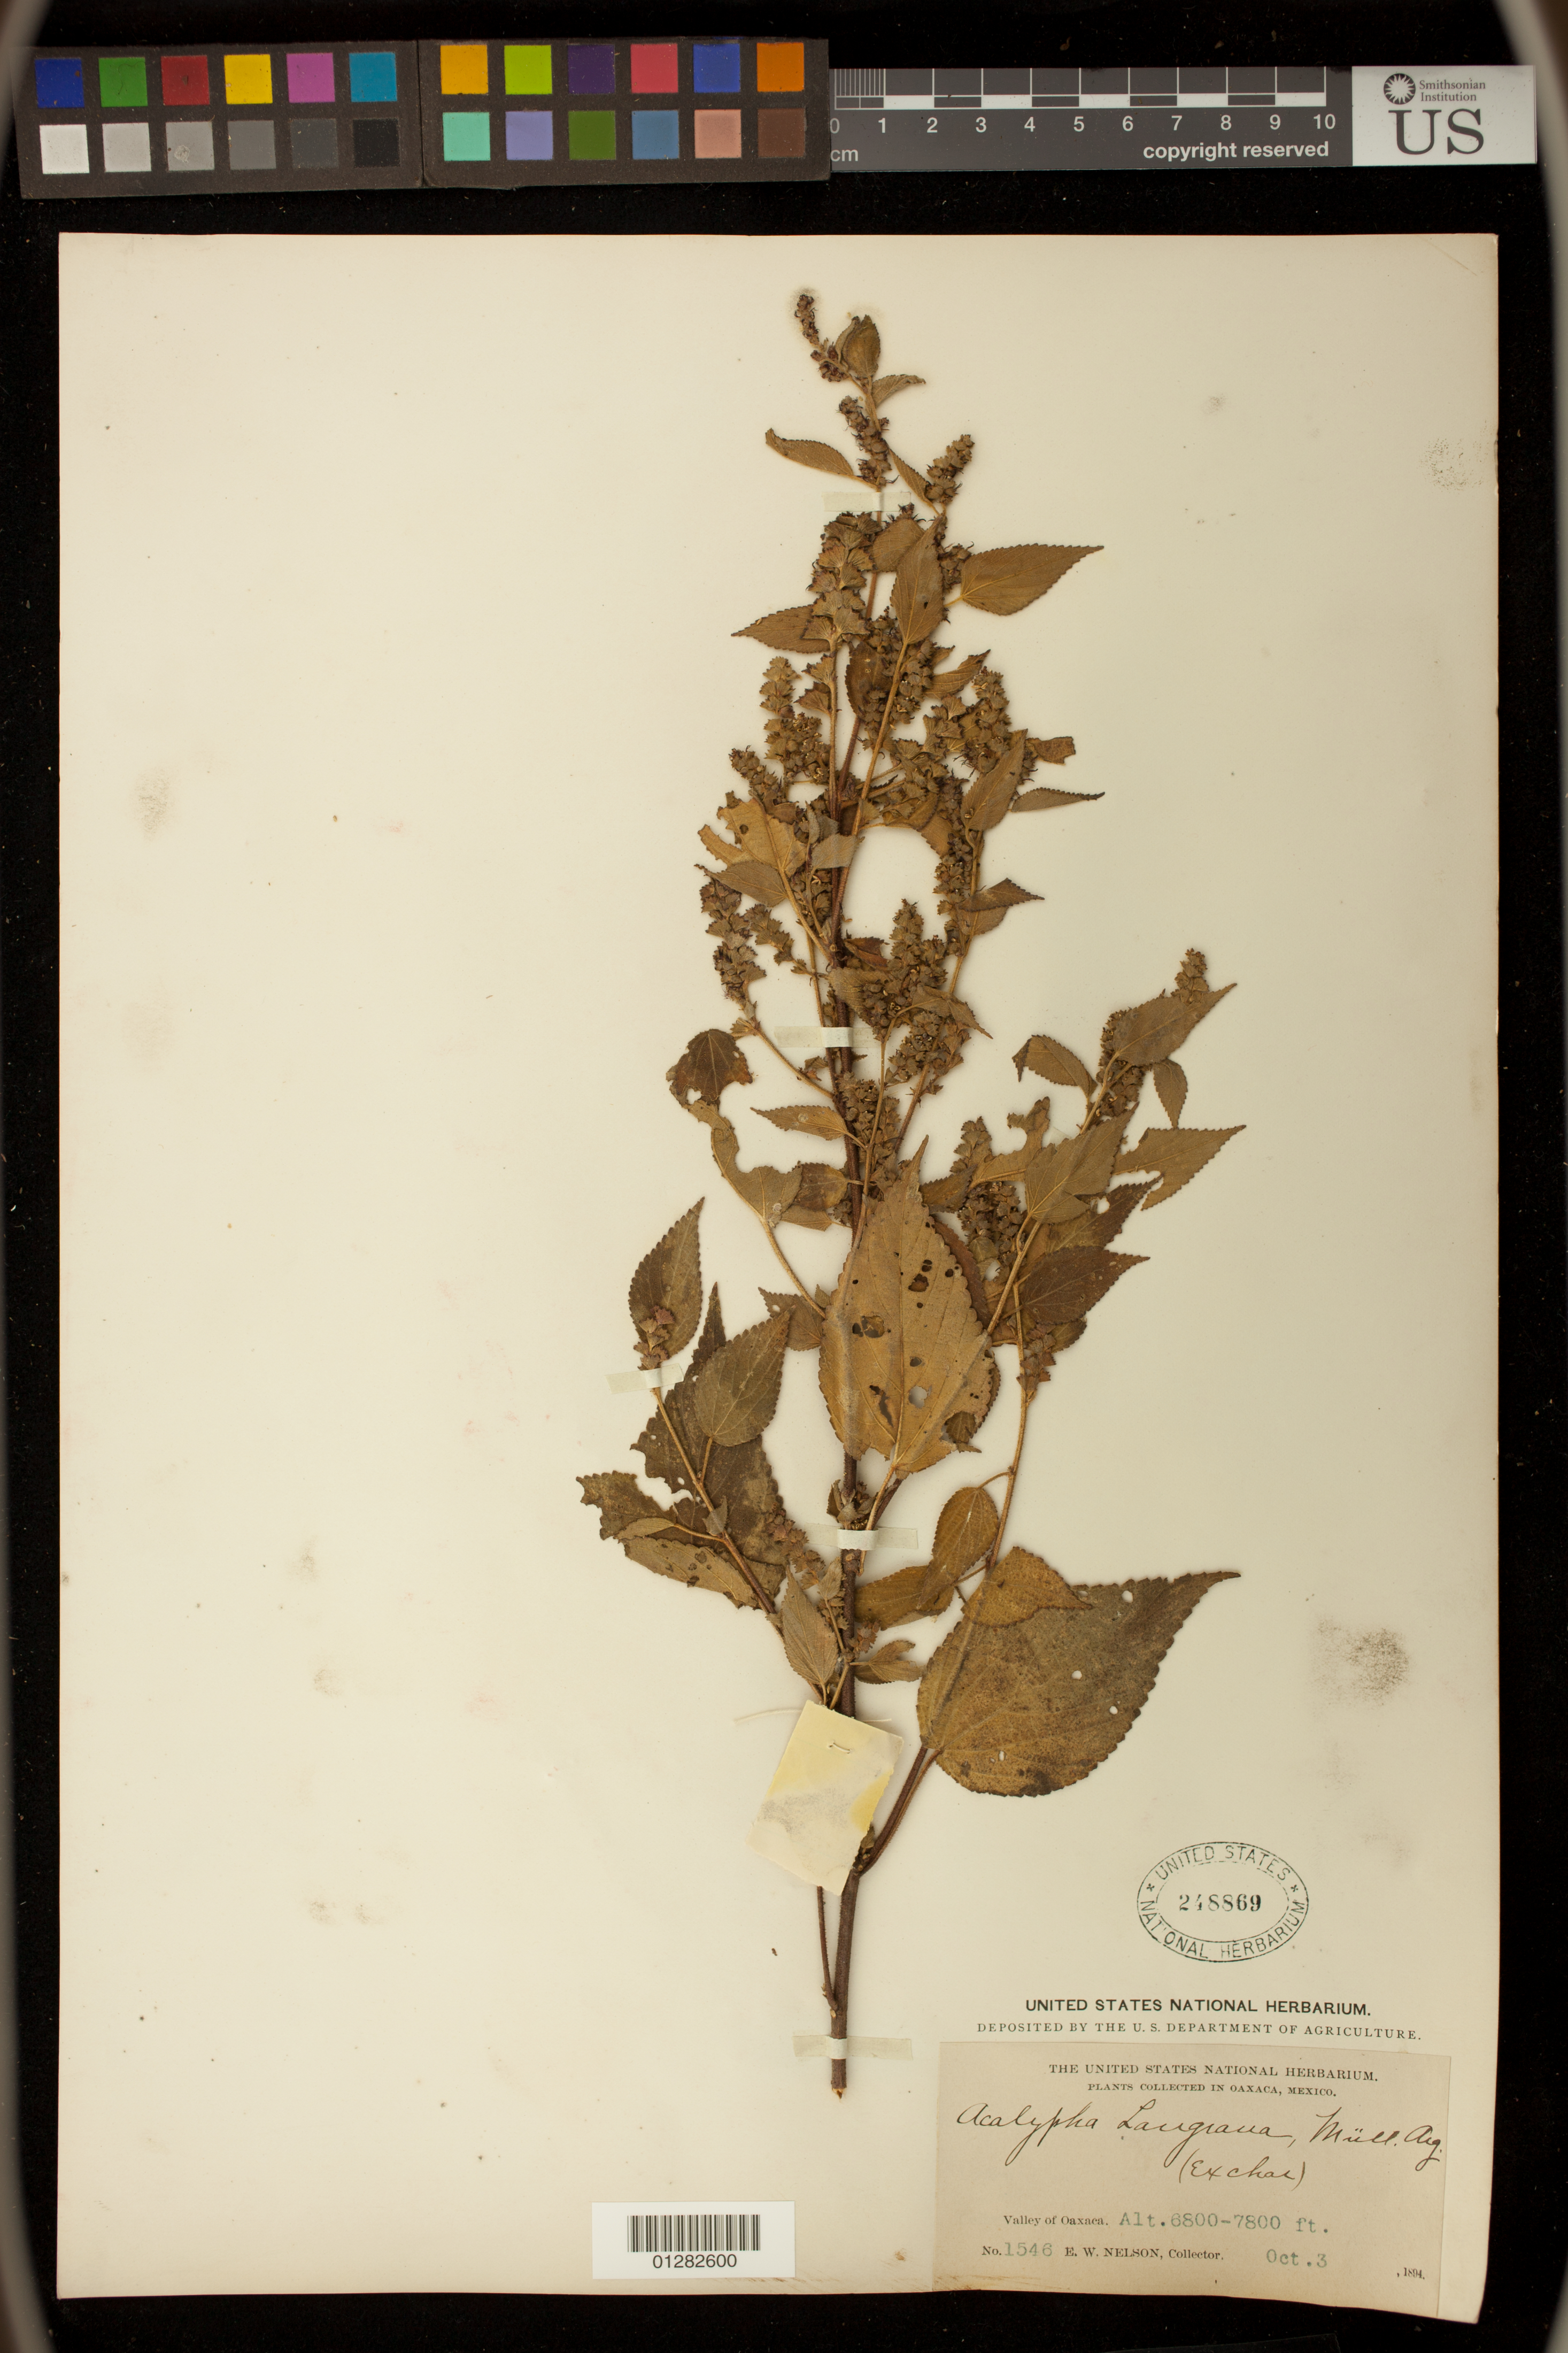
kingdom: Plantae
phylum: Tracheophyta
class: Magnoliopsida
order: Malpighiales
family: Euphorbiaceae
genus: Acalypha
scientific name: Acalypha subviscida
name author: S. Watson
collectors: E. Cabrera & H. de Cabrera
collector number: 1546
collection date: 1894-10-03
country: Mexico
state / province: Oaxaca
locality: Valley of Oaxaca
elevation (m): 2073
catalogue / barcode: US 248869